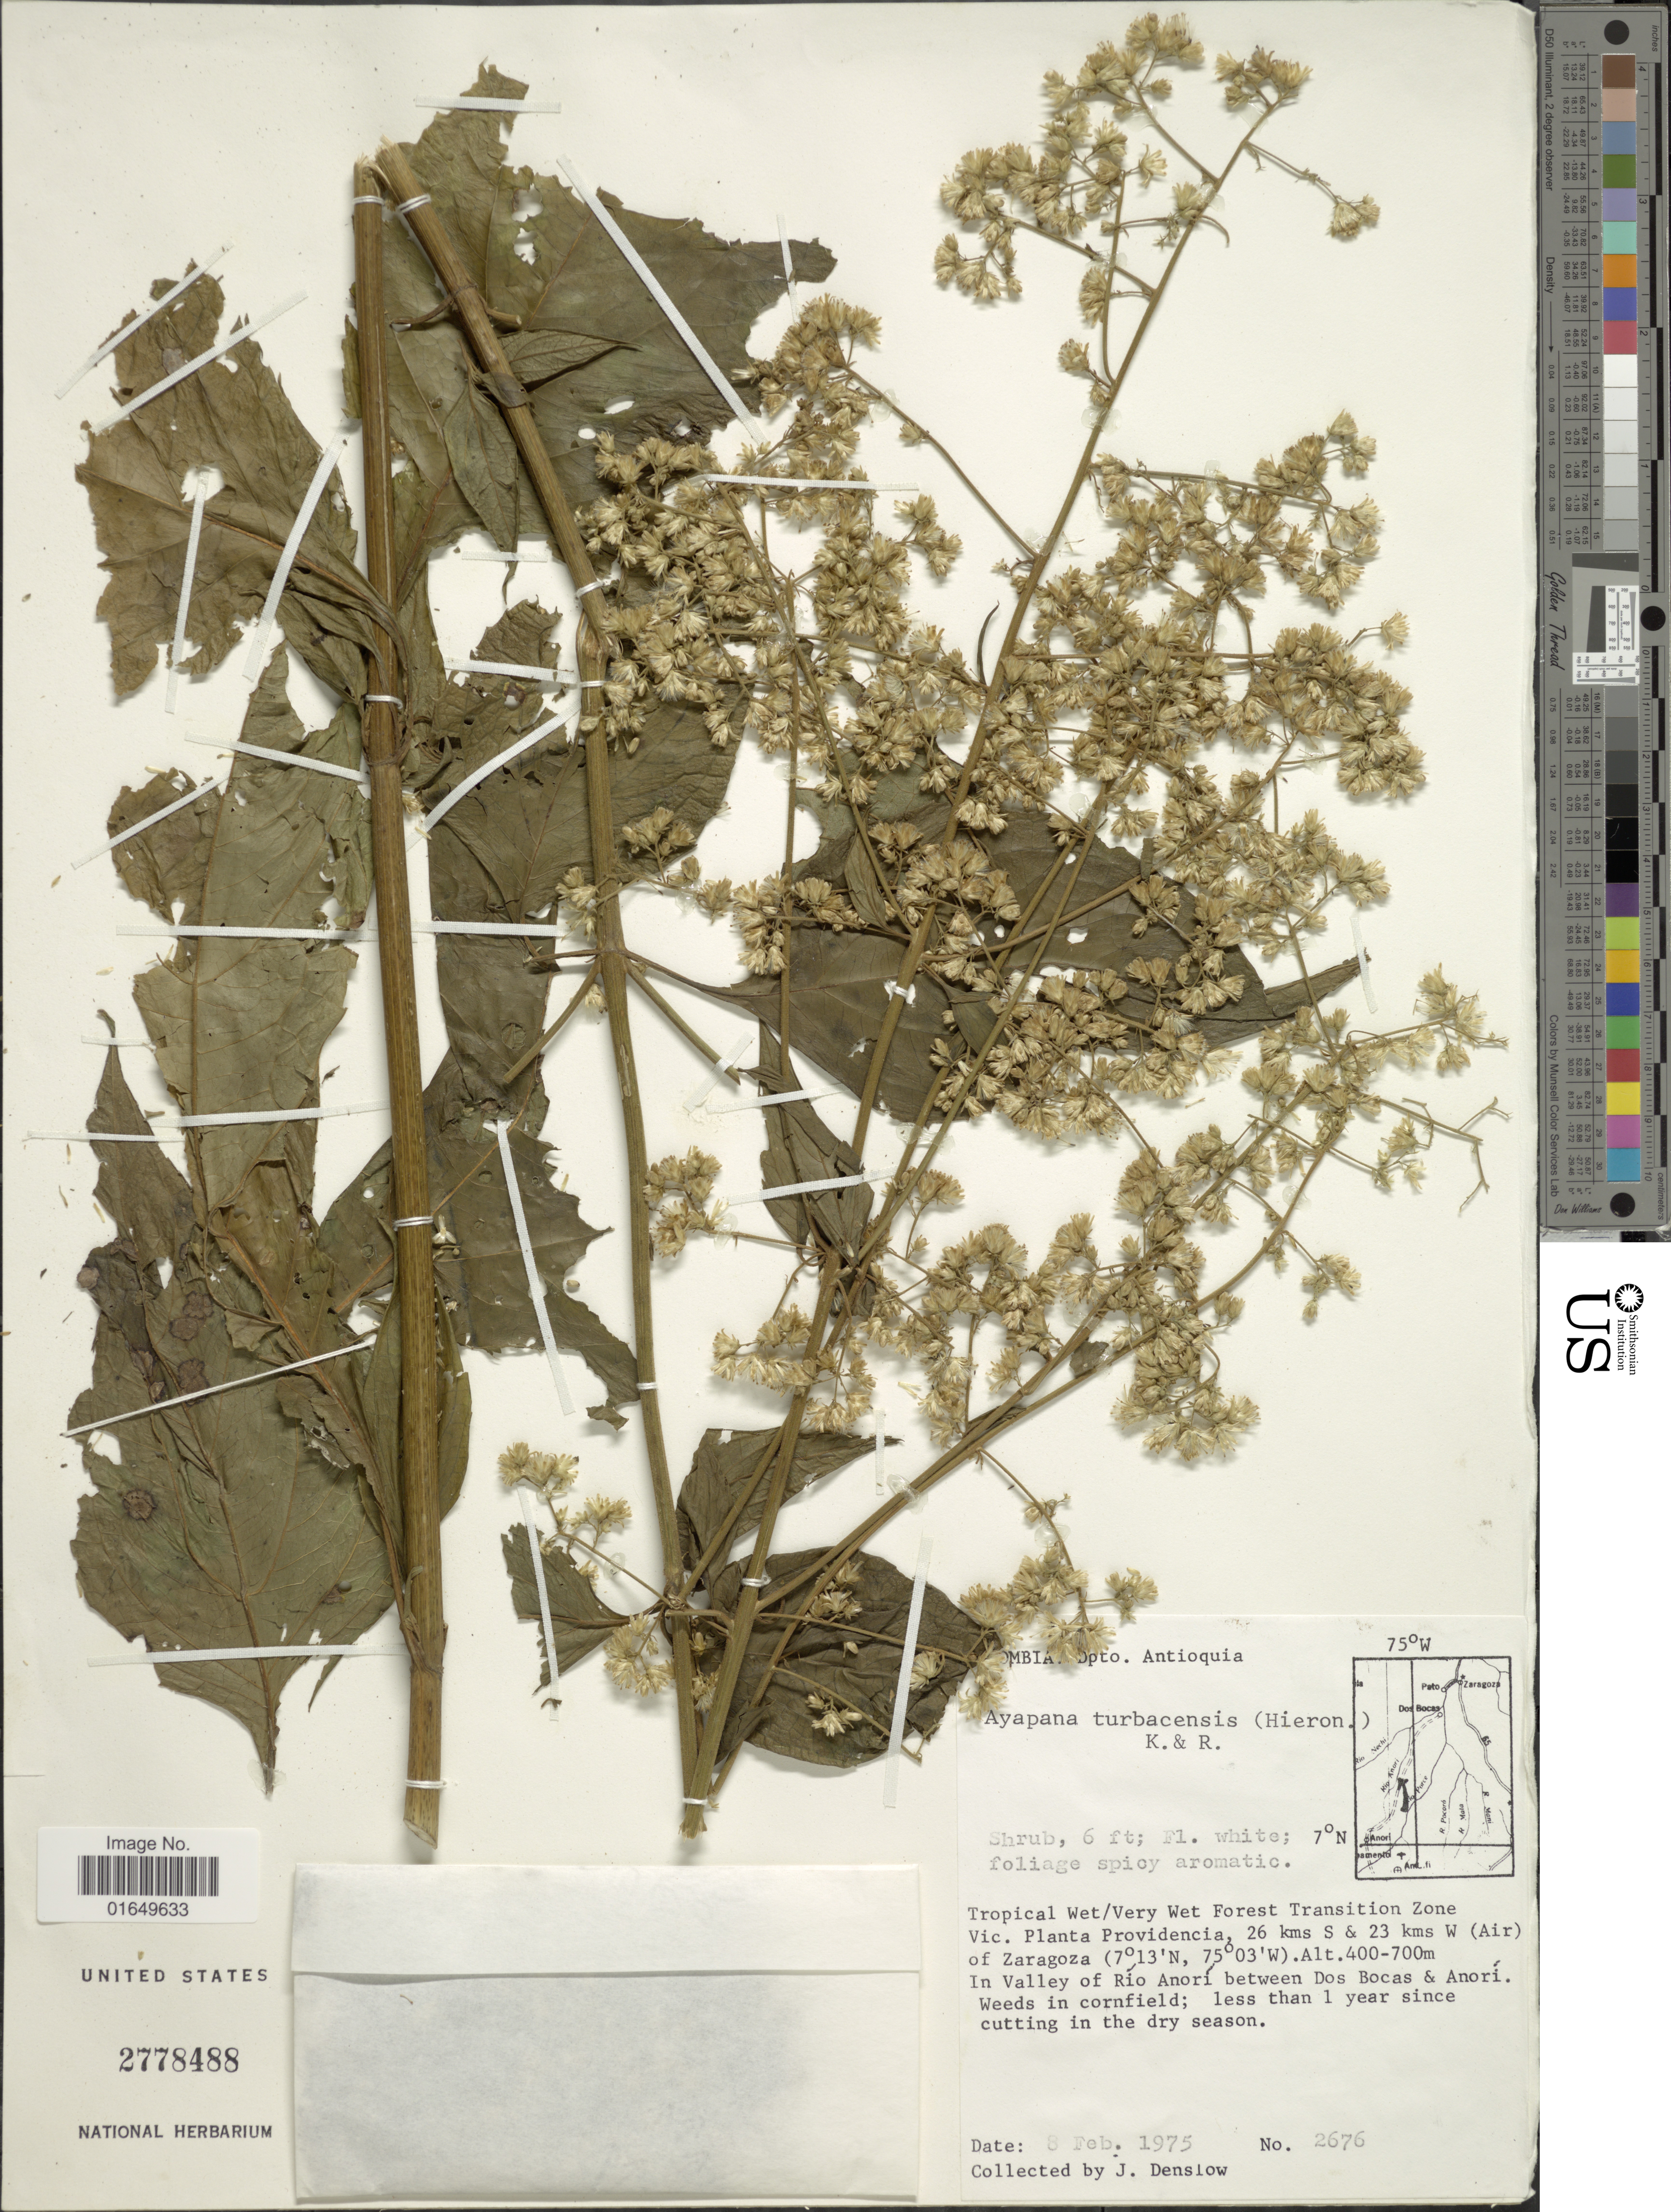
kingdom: Plantae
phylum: Tracheophyta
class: Magnoliopsida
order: Asterales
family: Asteraceae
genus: Ayapana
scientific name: Ayapana turbacensis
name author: (Hieron.) R.M. King & H. Rob.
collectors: J. Denslow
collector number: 2676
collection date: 1975-02-08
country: Colombia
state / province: Antioquia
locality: Tropical Wet/Very Wet Forest Transition Zone. Vic. Planta Providencia, 26 kms S & 23 kms W (Air) of Zaragoza. In Valley of Rio Anorí between Dos Bocas & Anorí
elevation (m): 400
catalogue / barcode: US 2778488